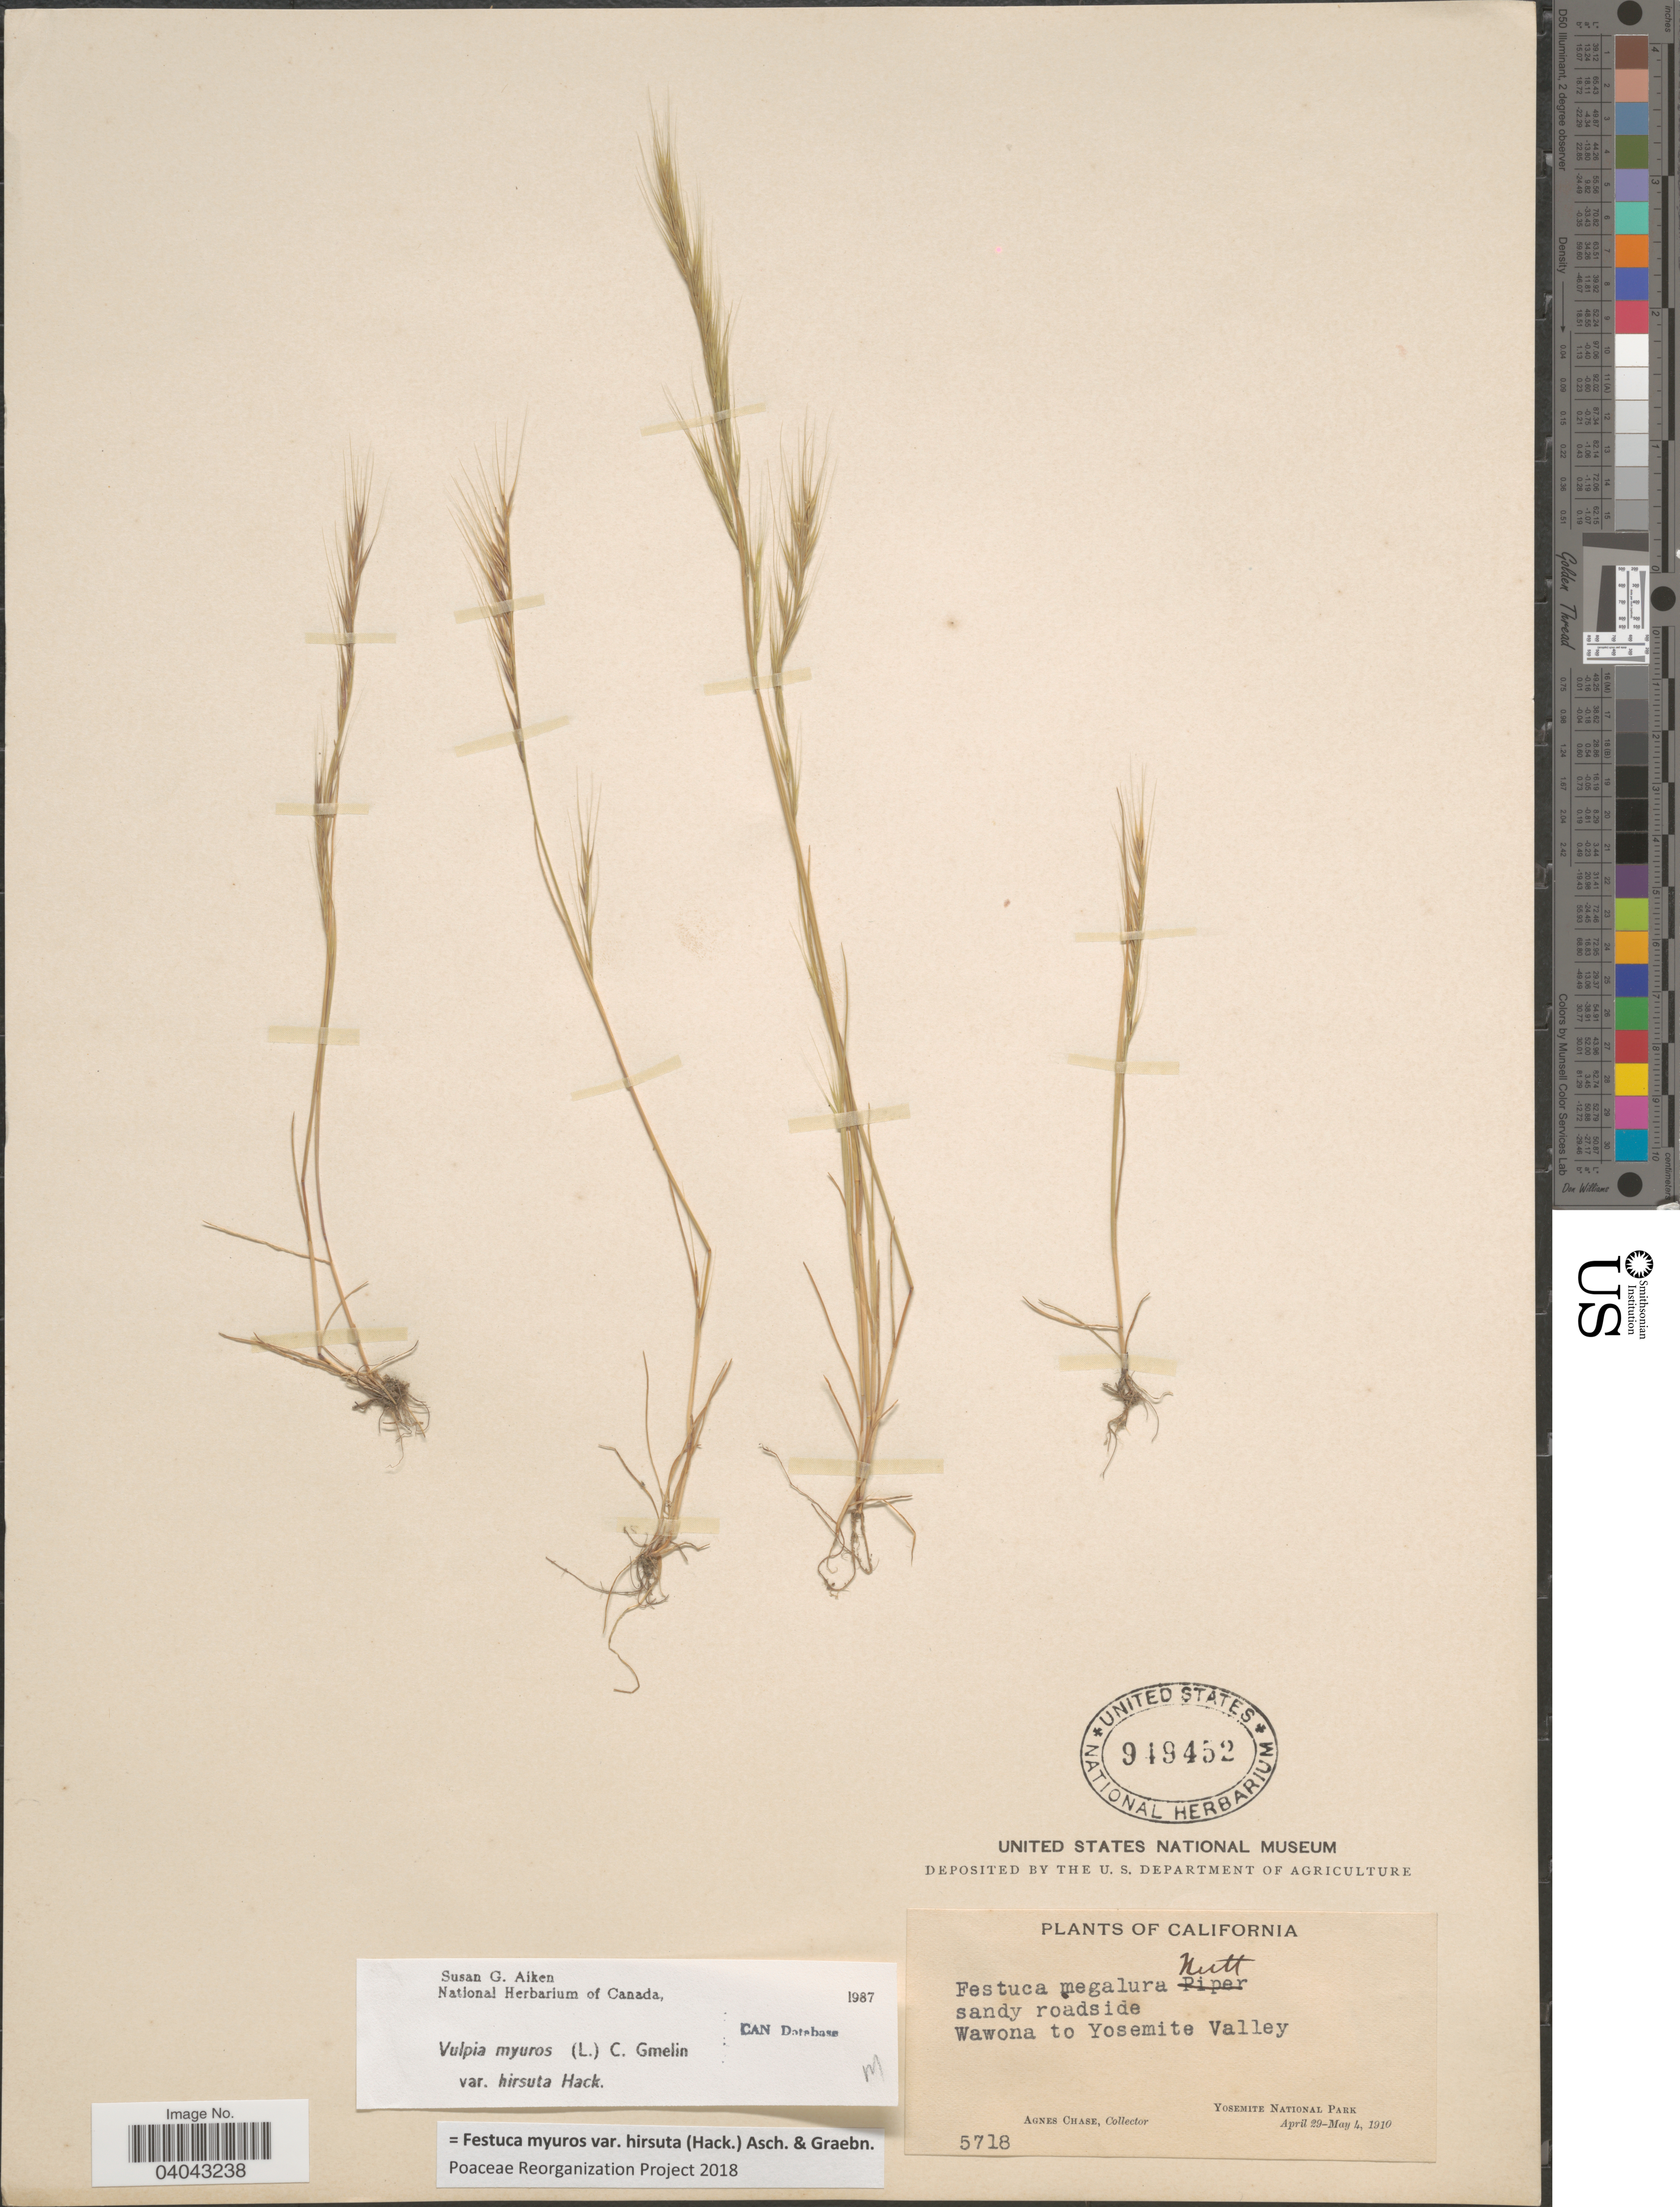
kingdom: Plantae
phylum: Tracheophyta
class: Liliopsida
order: Poales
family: Poaceae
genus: Festuca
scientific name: Festuca myuros var. hirsuta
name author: (Hack.) Asch. & Graebn.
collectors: A. Chase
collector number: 5718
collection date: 1910-04-29/1910-05-04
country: United States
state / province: California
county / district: Mariposa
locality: Wawona to Yosemite Valley. Yosemite National Park.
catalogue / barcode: US 949452